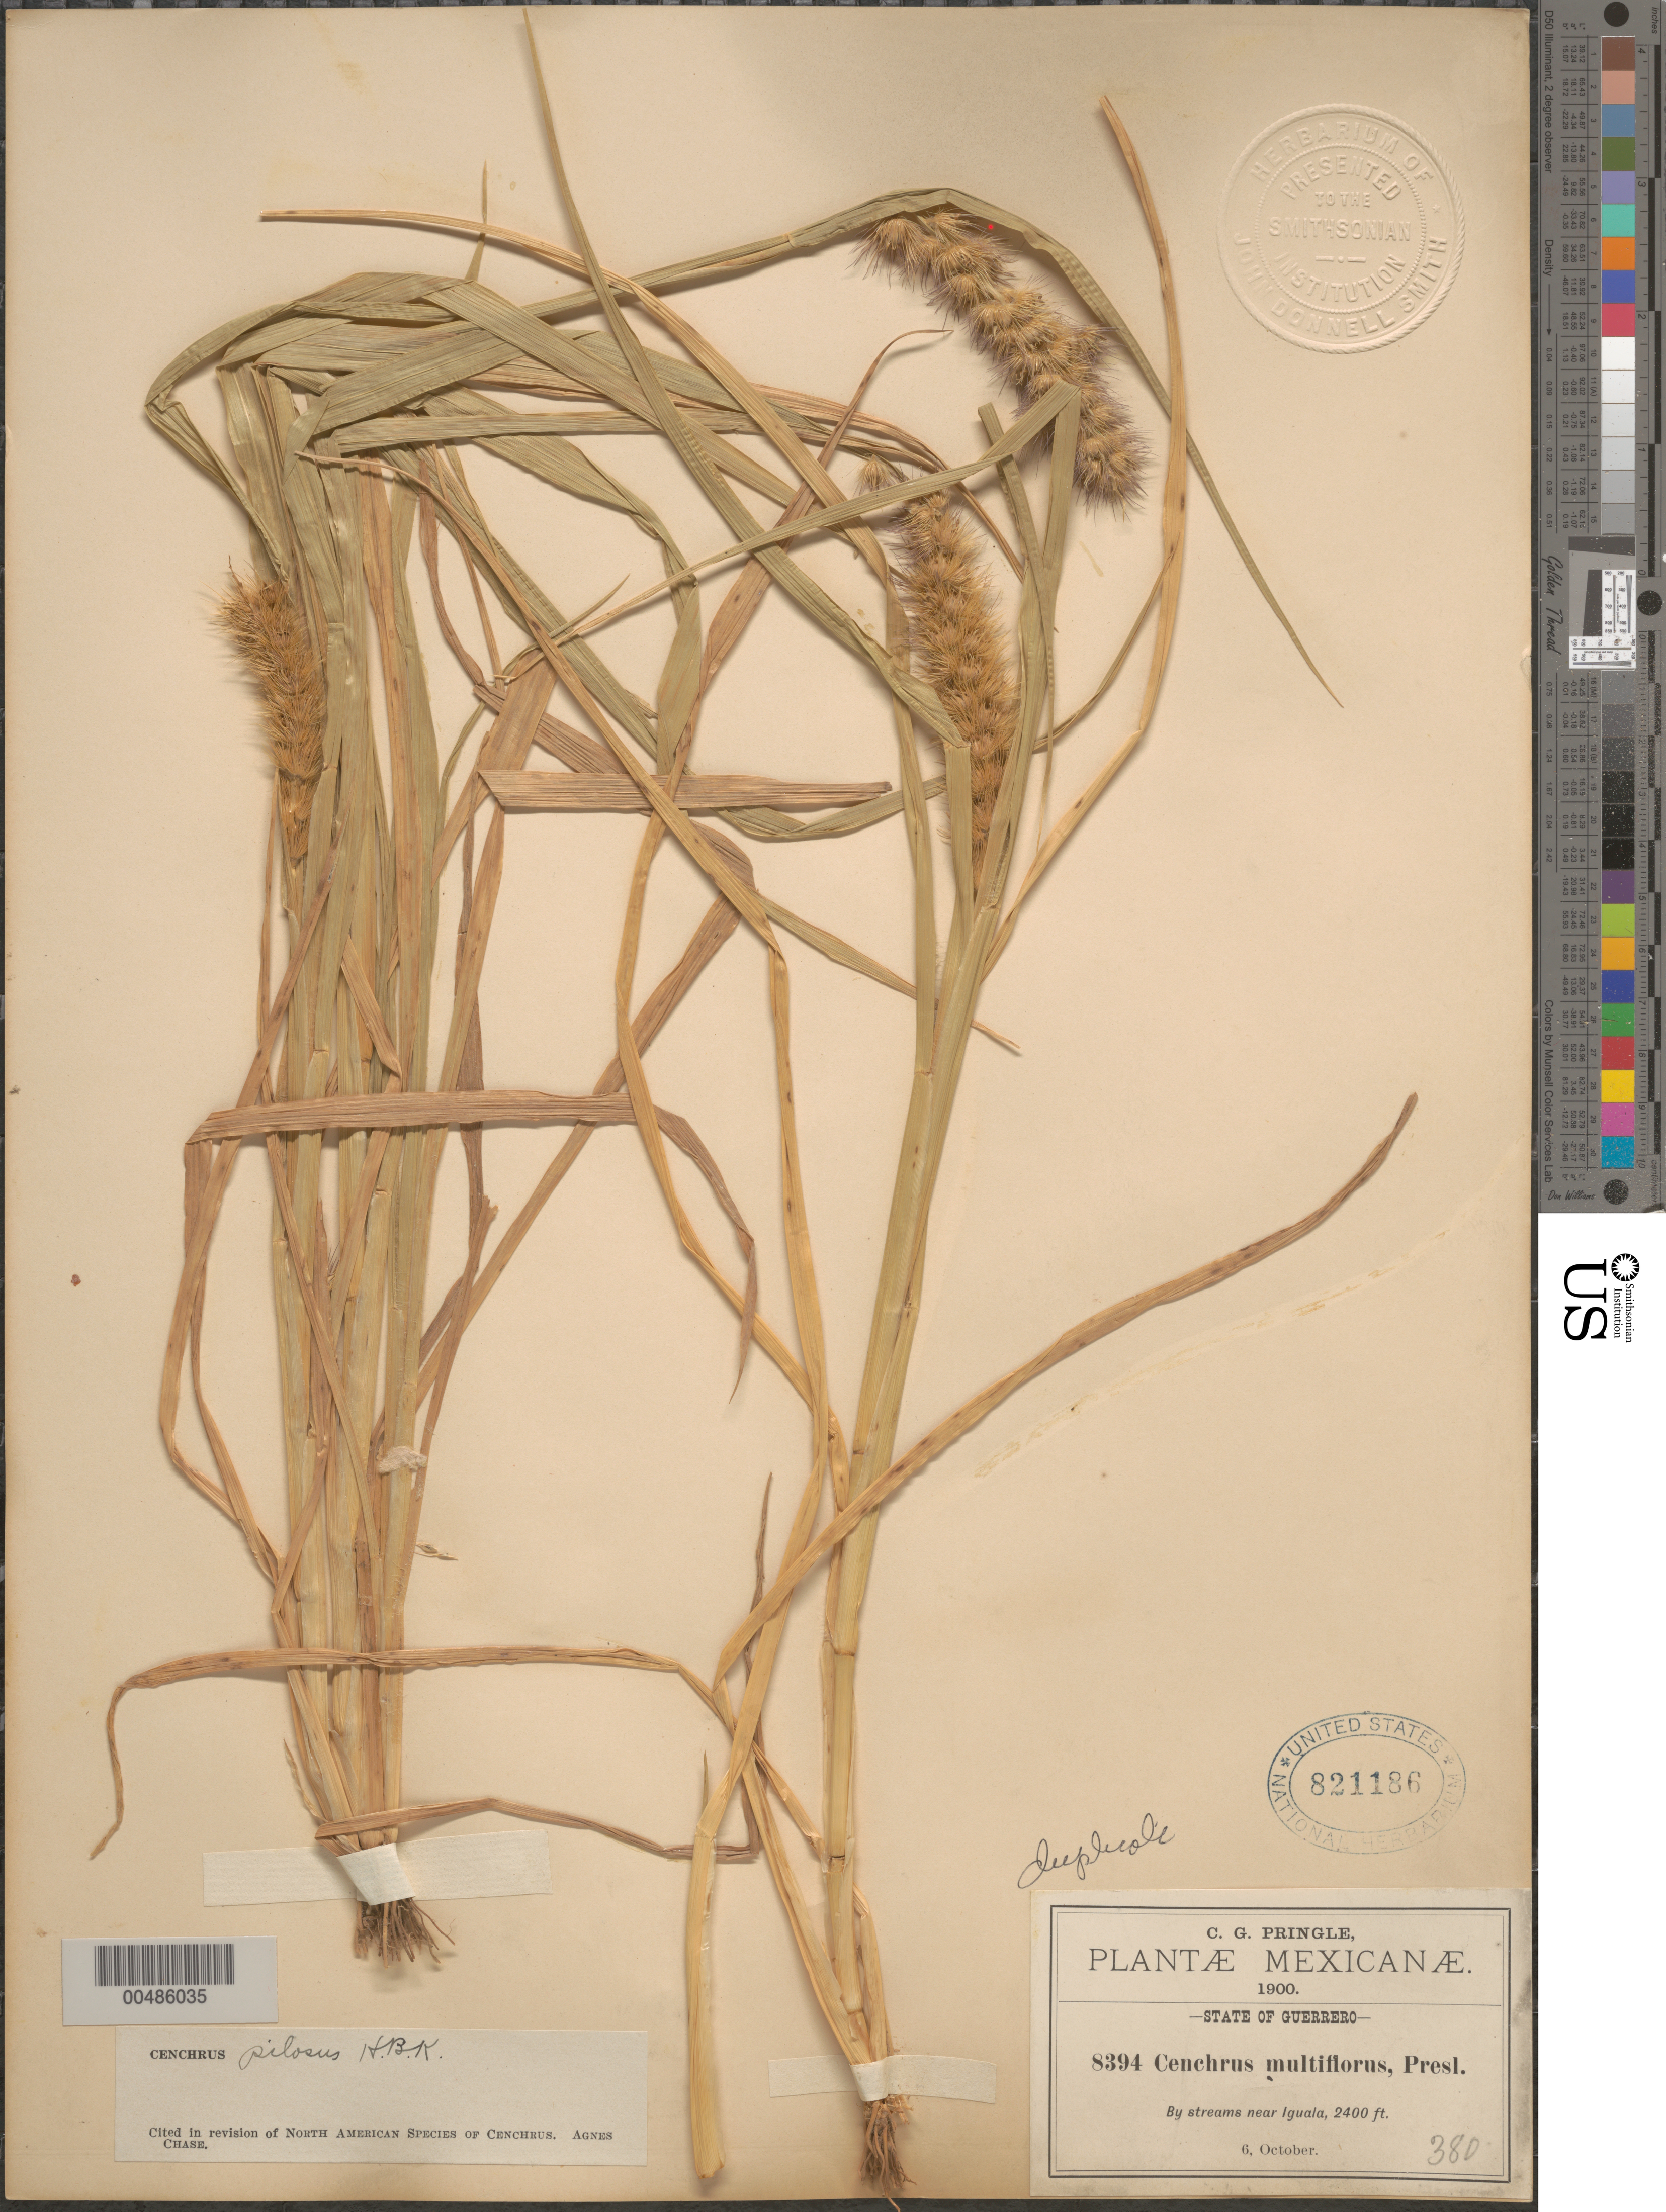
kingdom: Plantae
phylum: Tracheophyta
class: Liliopsida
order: Poales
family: Poaceae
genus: Cenchrus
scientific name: Cenchrus pilosus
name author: Kunth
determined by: Chase, [M.] Agnes, (US)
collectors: C. G. Pringle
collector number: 8394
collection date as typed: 6 Oct 1900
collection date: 1900-10-06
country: Mexico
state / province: Guerrero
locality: By streams near Iguala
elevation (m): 732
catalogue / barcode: US 821186